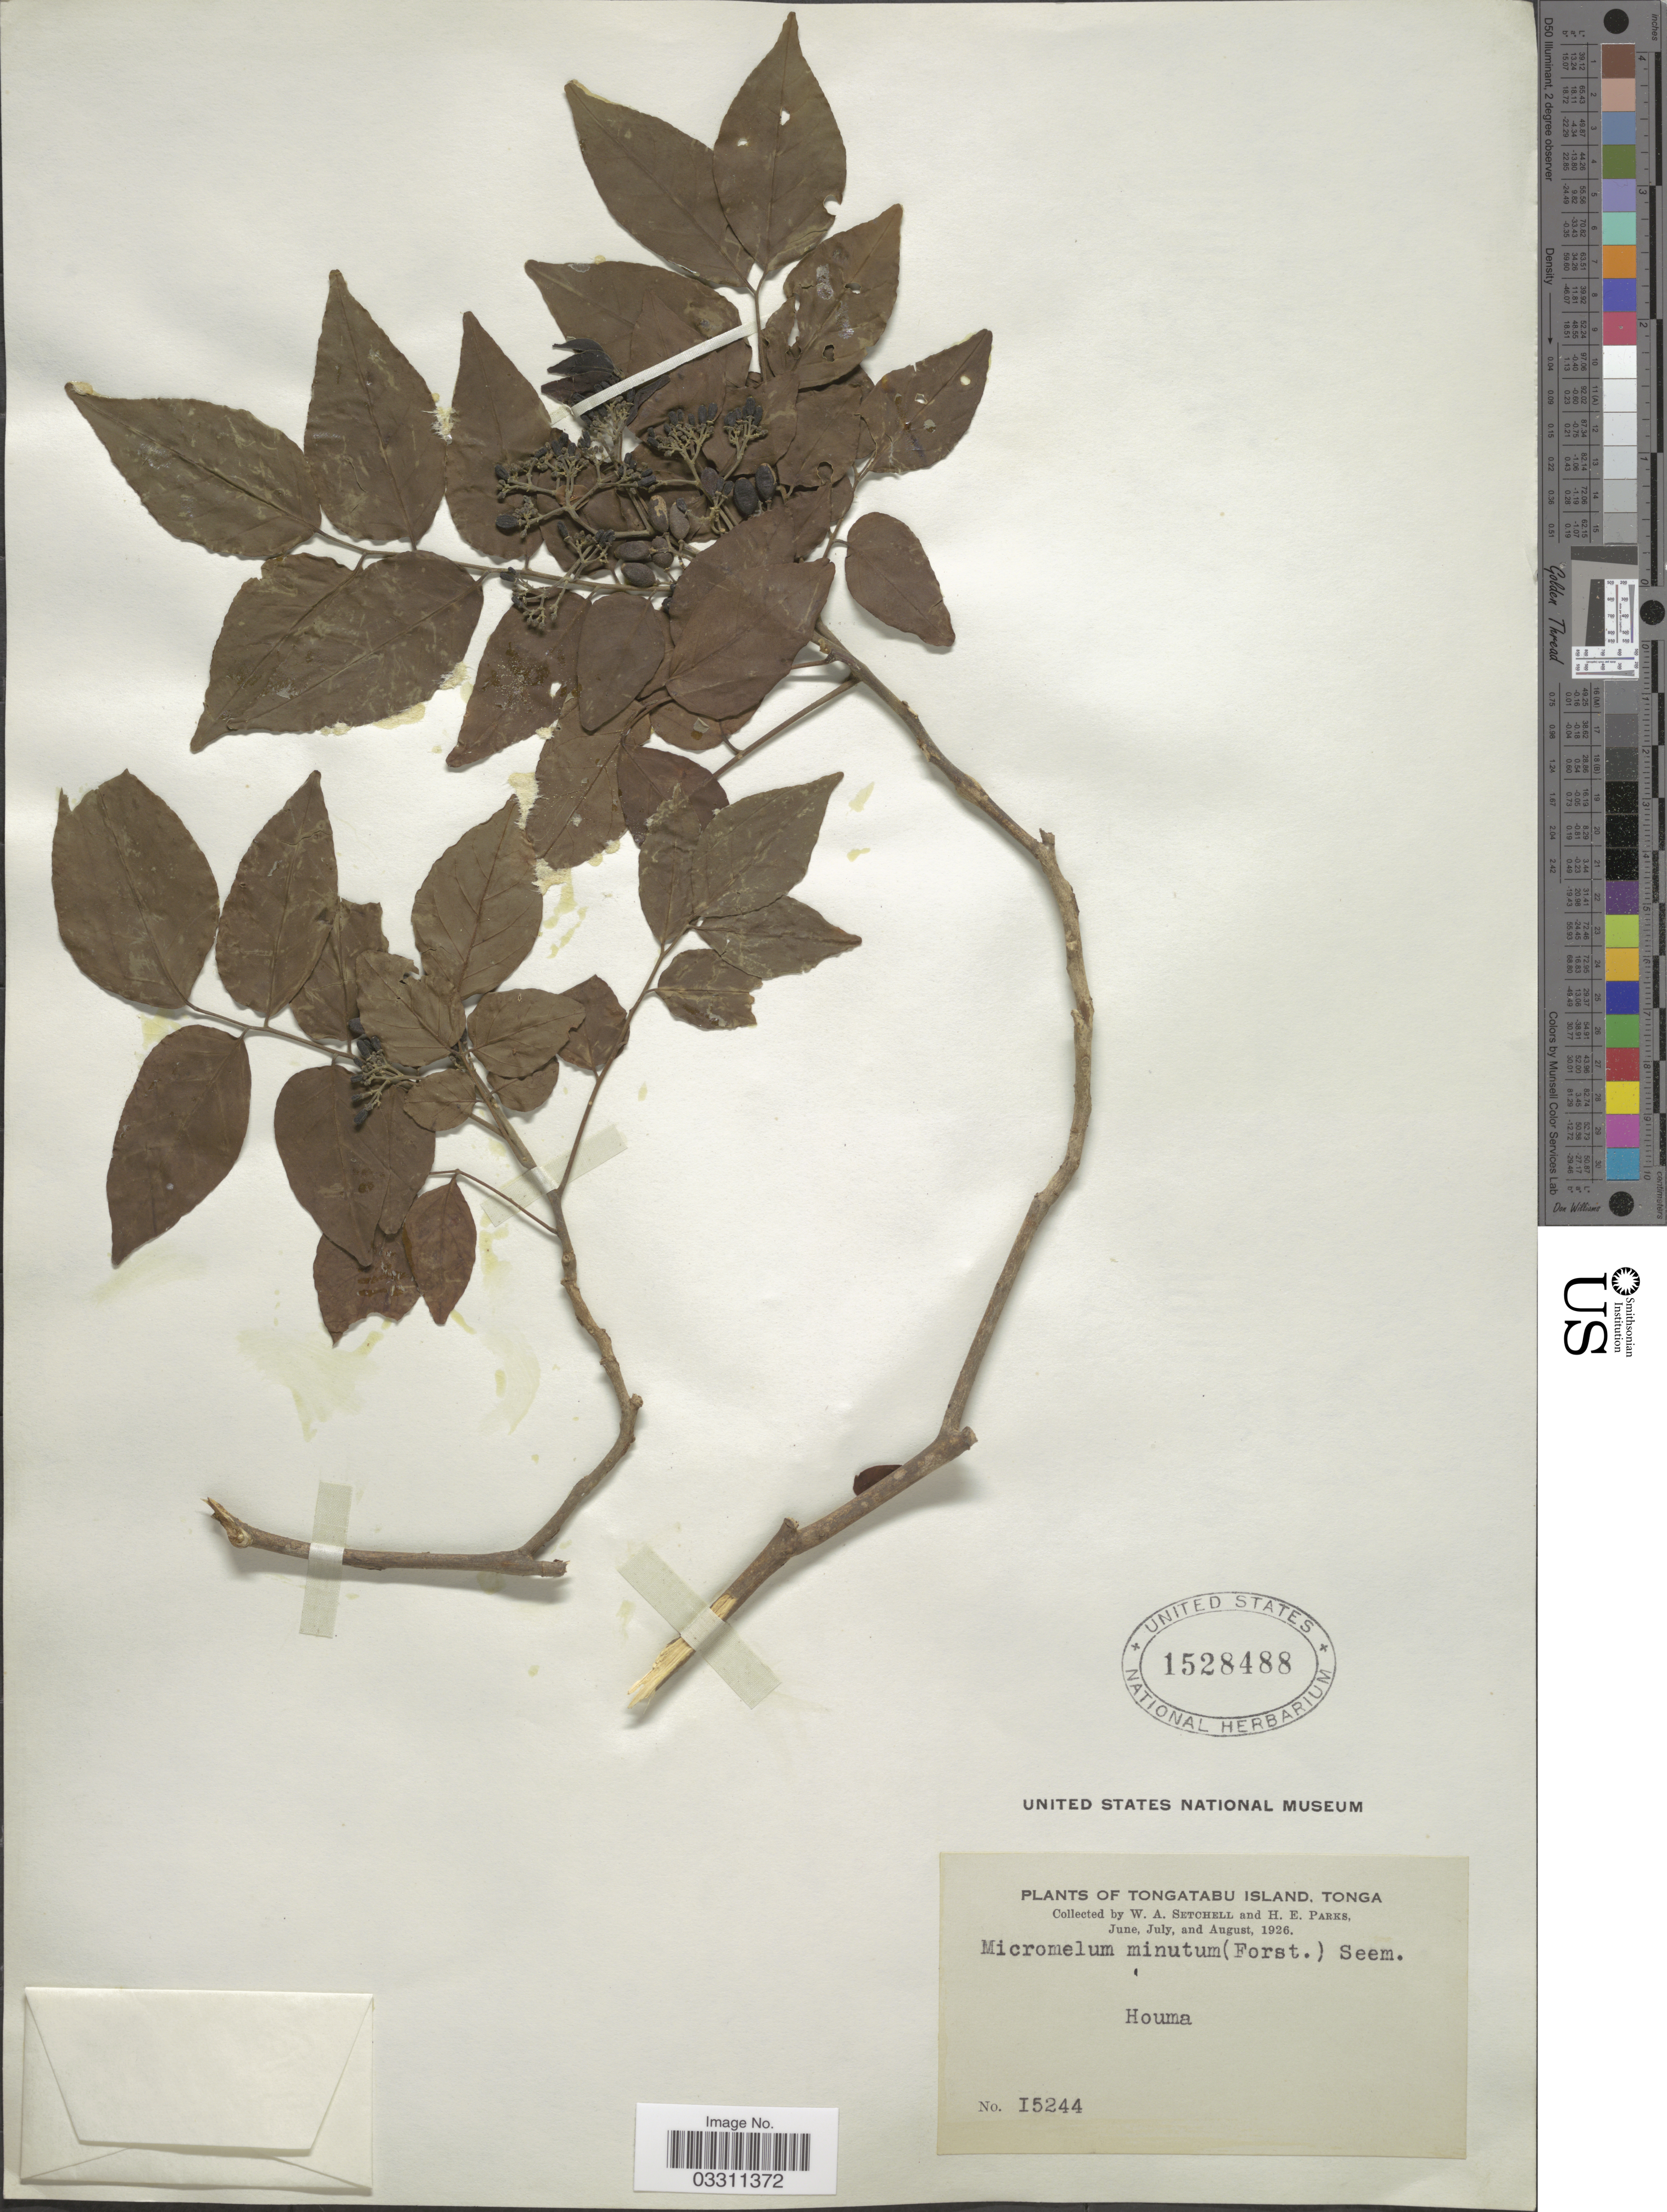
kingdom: Plantae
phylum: Tracheophyta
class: Magnoliopsida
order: Sapindales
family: Rutaceae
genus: Micromelum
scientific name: Micromelum minutum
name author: (G. Forst.) Wight & Arn.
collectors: W. Setchell & H. E. Parks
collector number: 15244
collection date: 1926-06/1926-08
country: Tonga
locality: Tongatabu Island. Houma.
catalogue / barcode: US 1528488